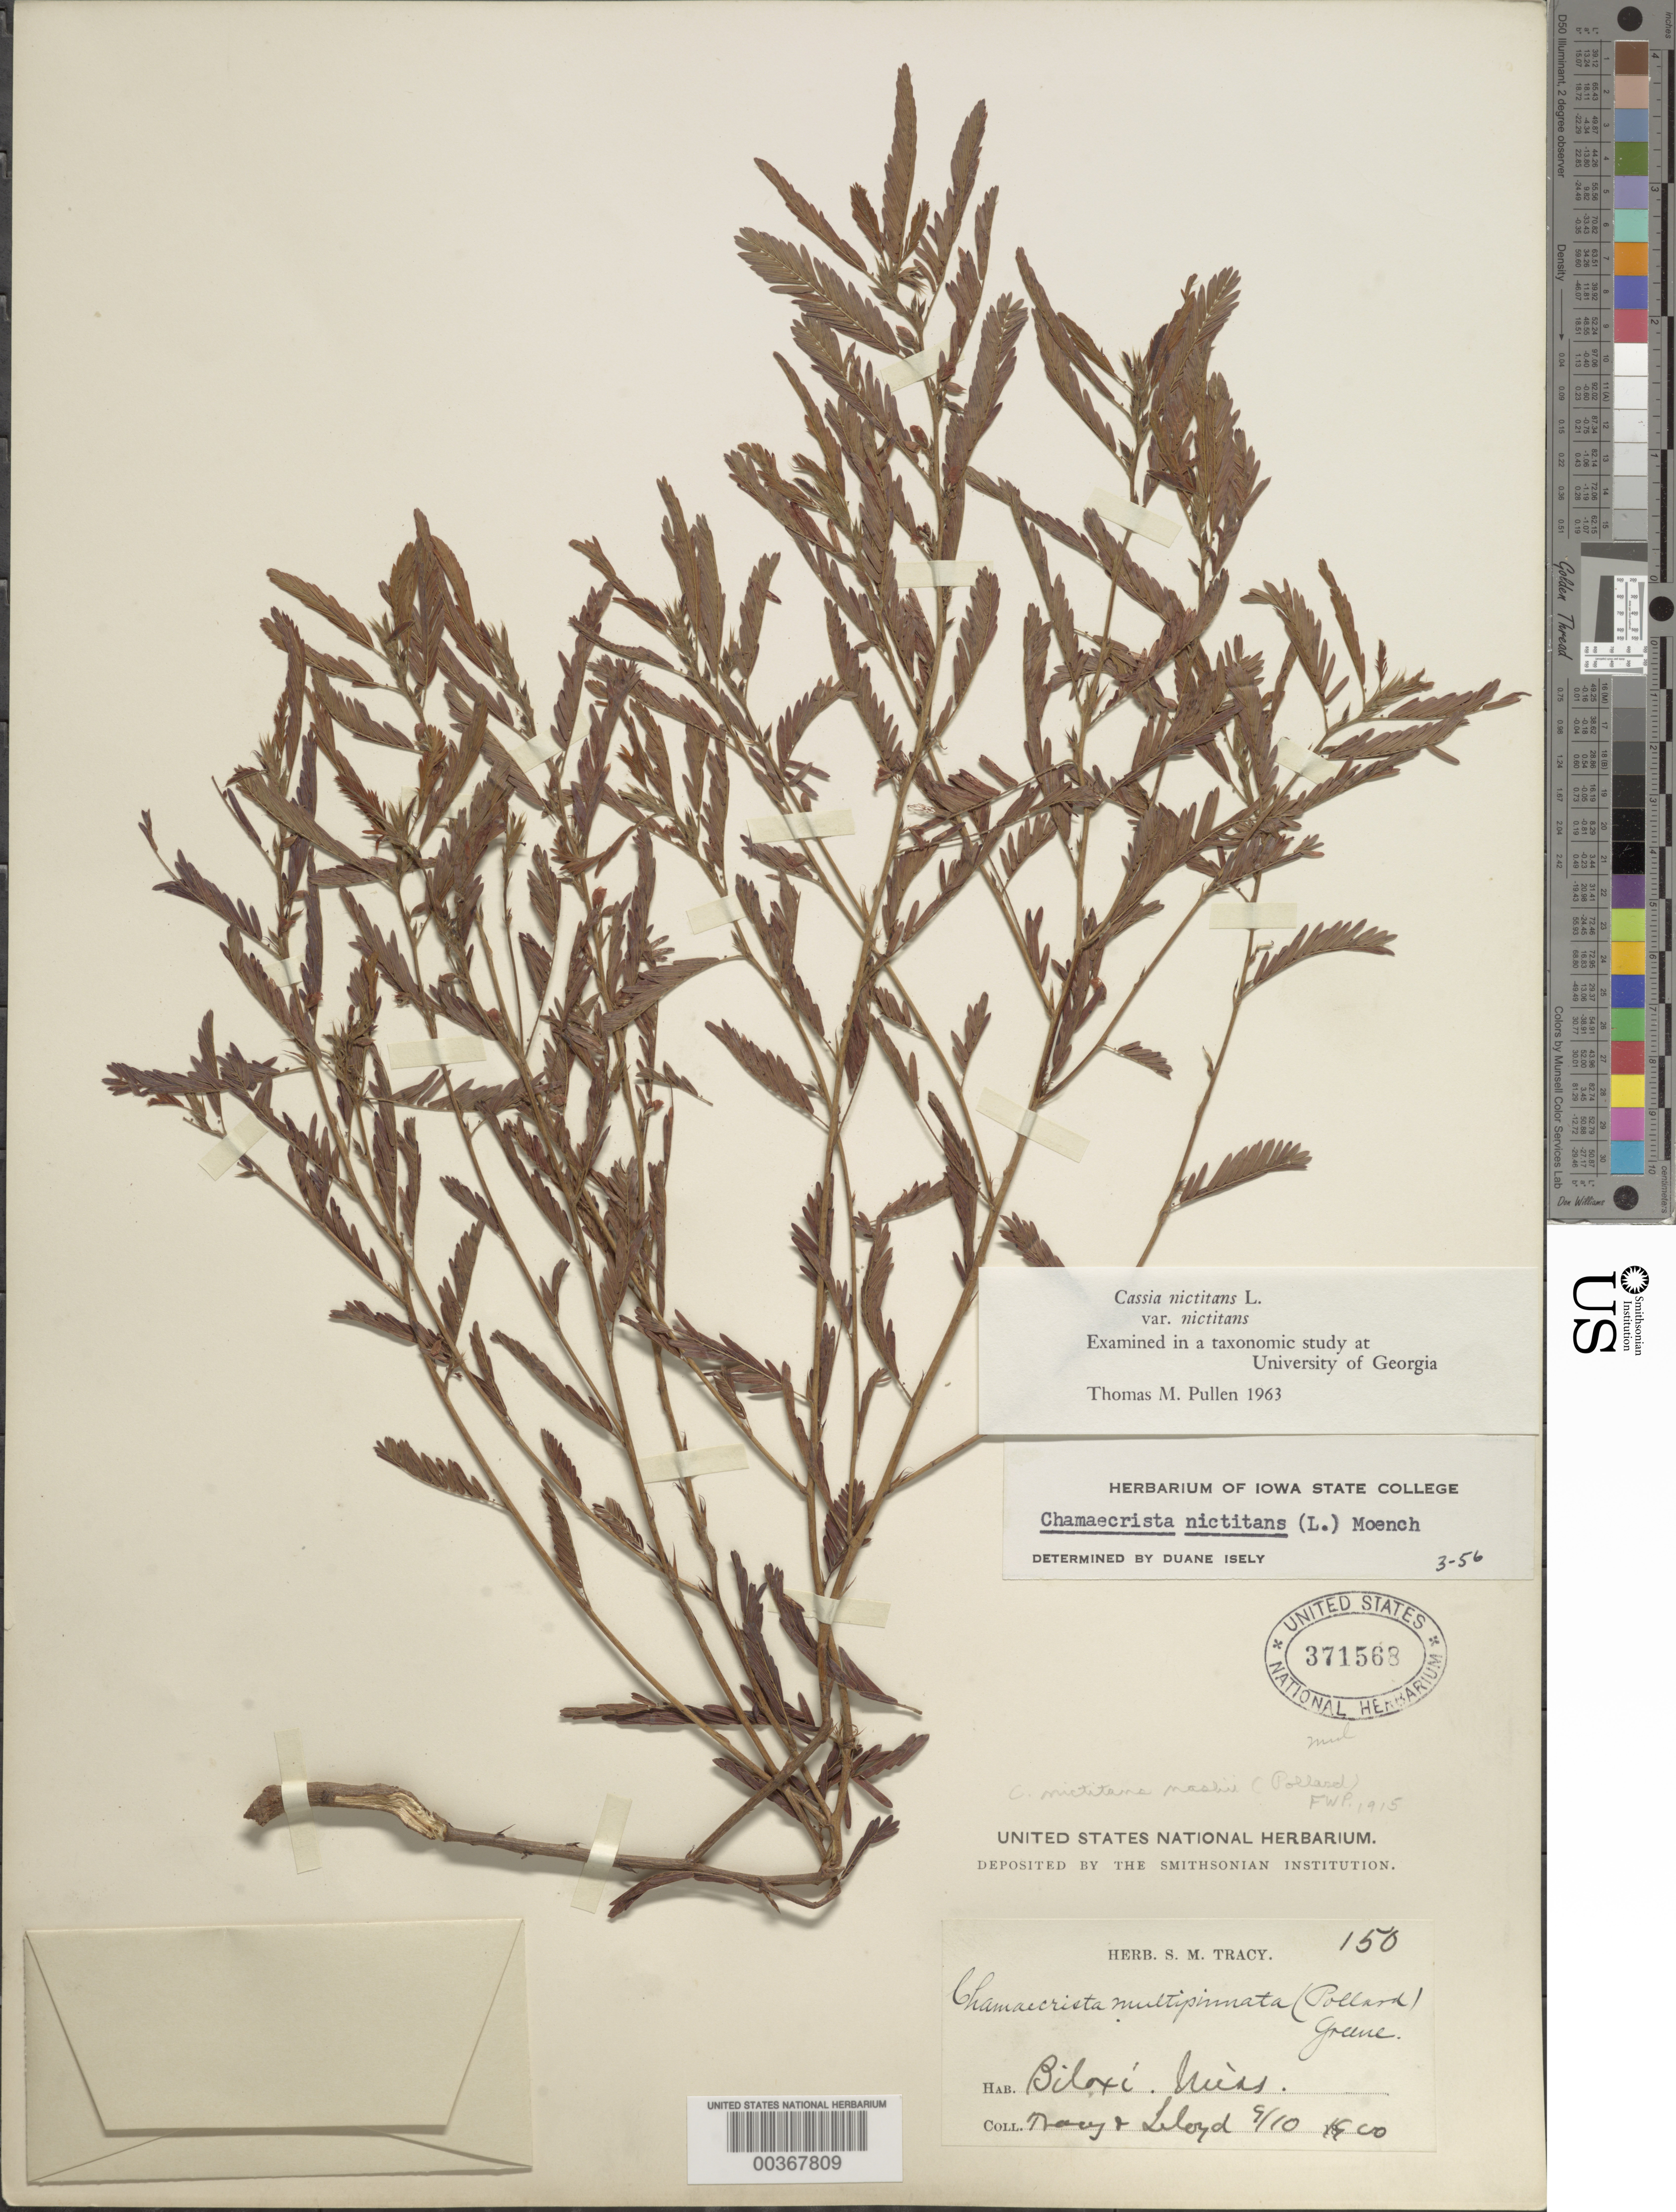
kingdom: Plantae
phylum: Tracheophyta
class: Magnoliopsida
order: Fabales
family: Fabaceae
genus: Chamaecrista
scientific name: Chamaecrista nictitans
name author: (L.) Moench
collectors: S. M. Tracy & -- Lloyd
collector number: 150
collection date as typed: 10 Sep 1900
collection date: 1900-09-10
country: United States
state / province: Mississippi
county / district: Harrison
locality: Biloxi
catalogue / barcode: US 371563